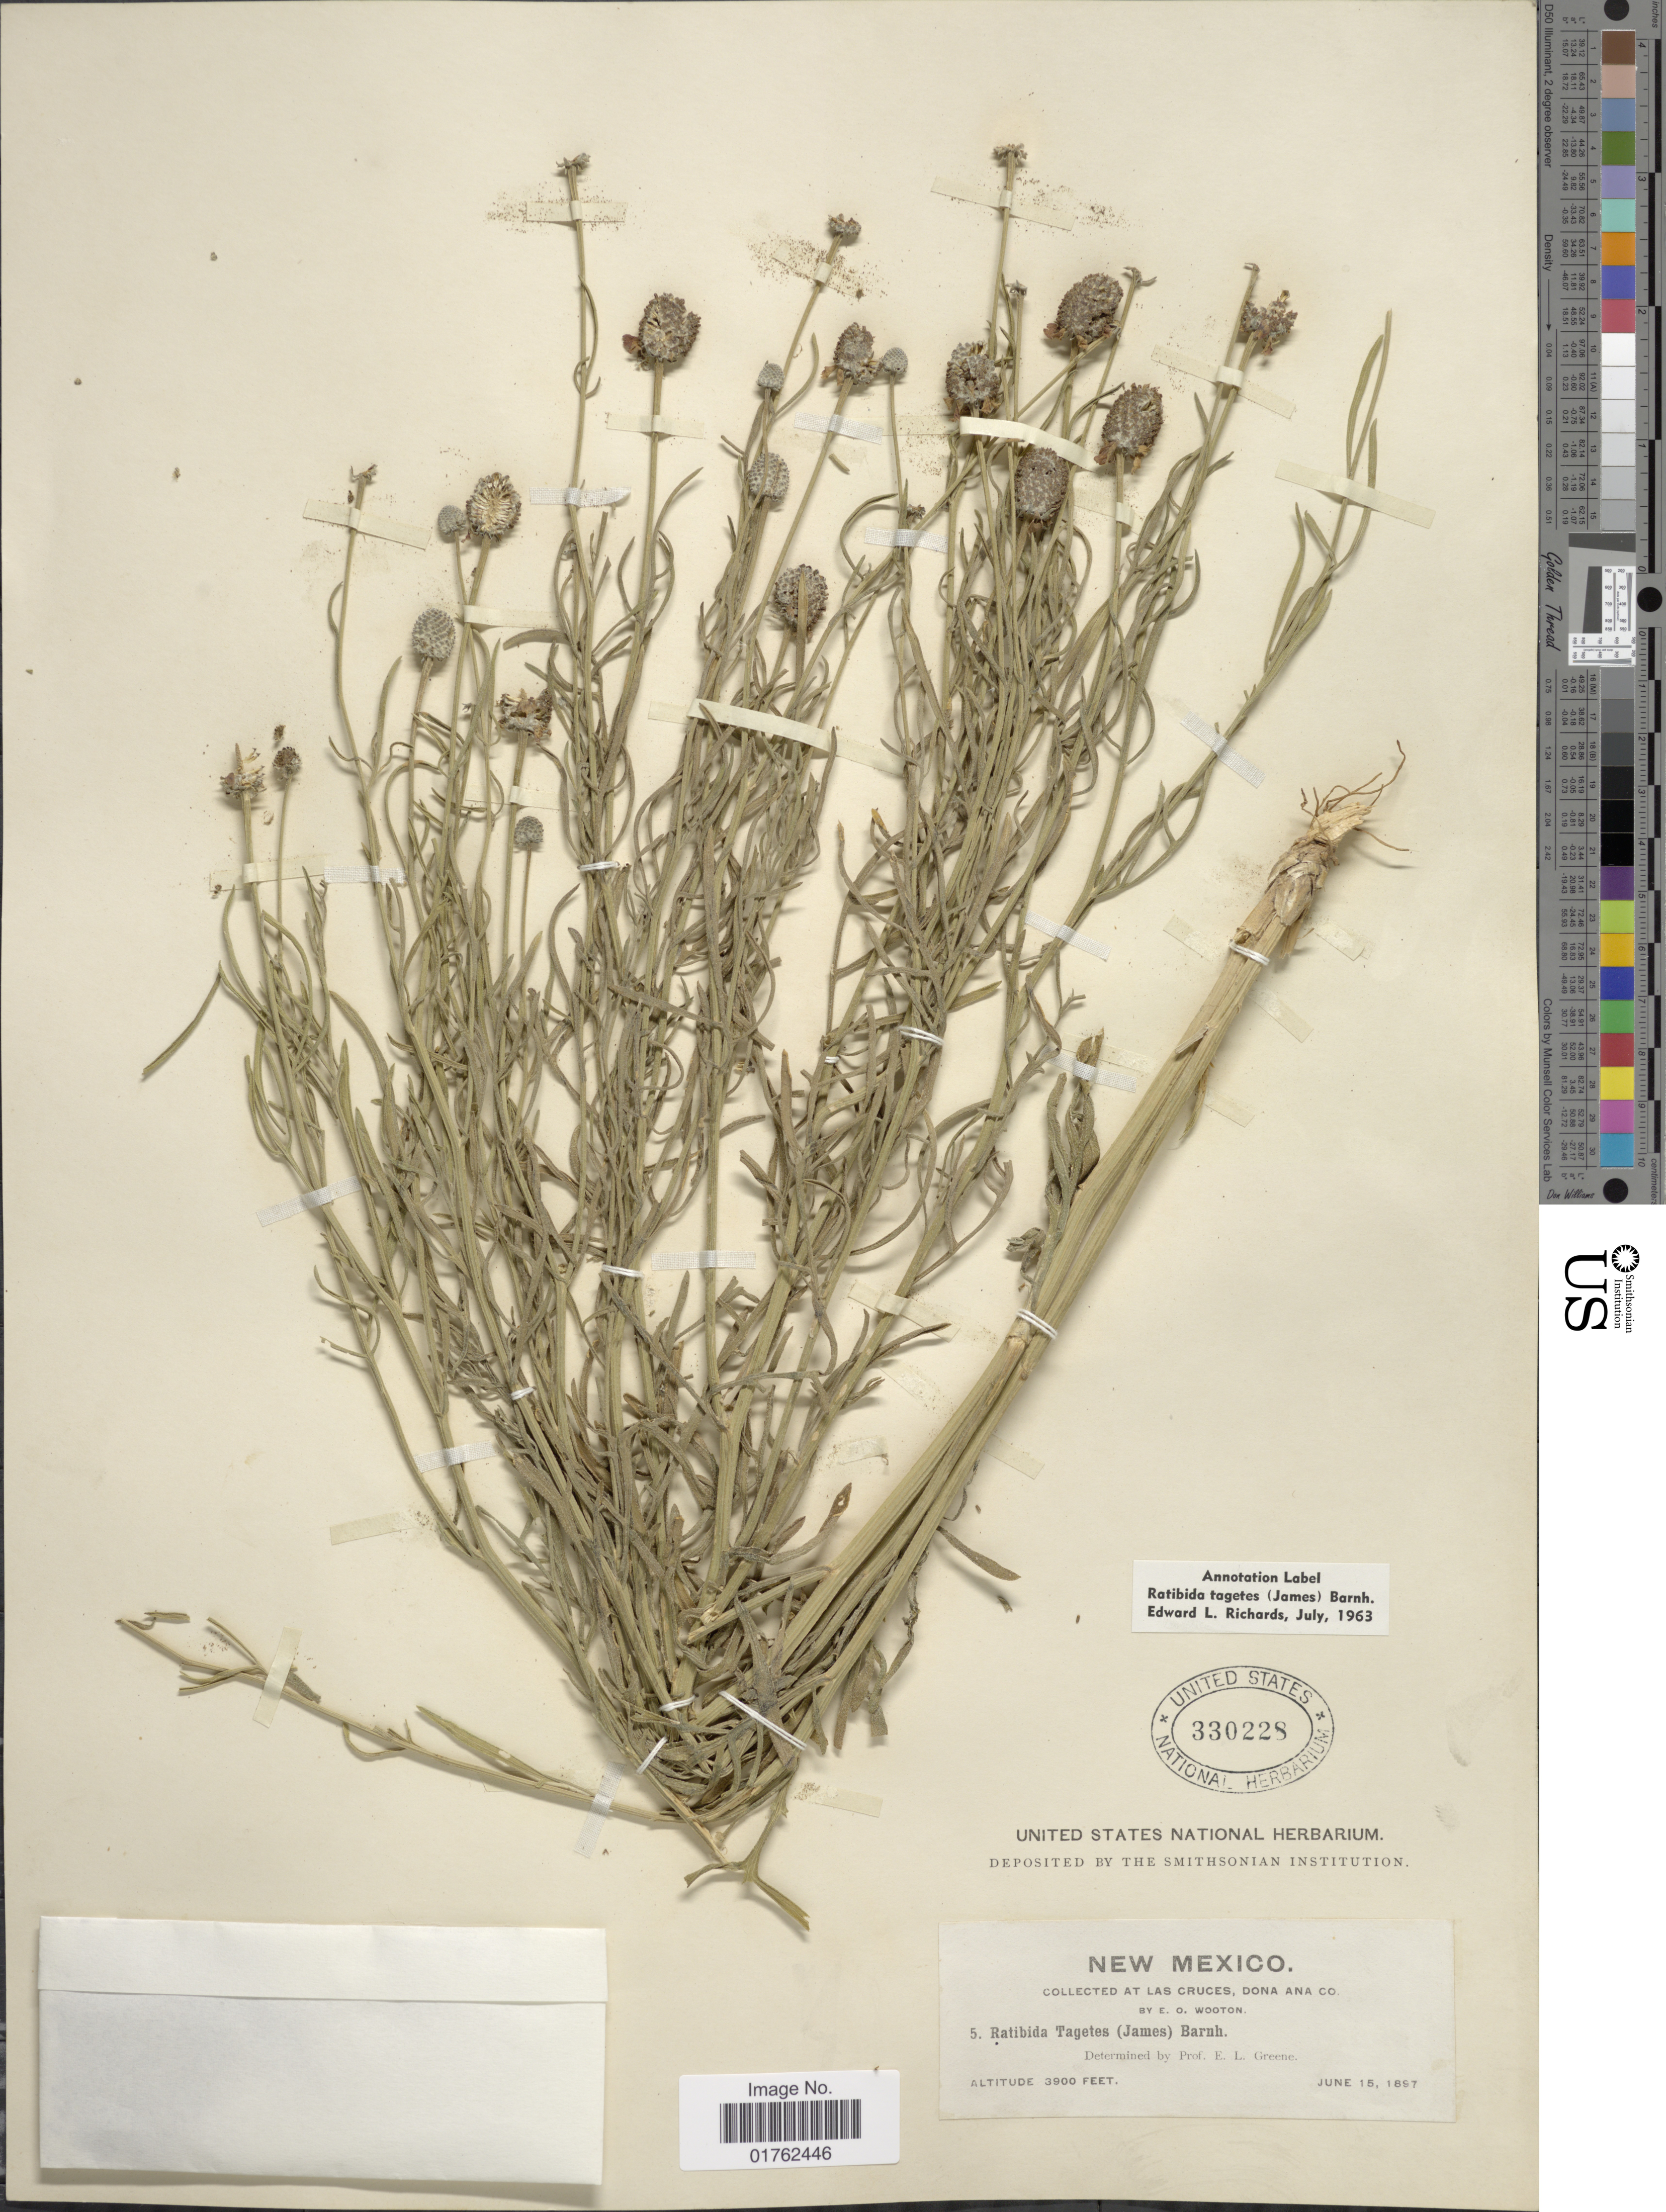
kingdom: Plantae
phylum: Tracheophyta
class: Magnoliopsida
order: Asterales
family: Asteraceae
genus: Ratibida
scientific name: Ratibida tagetes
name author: (James) Barnhart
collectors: E. O. Wooton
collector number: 5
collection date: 1897-06-15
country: United States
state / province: New Mexico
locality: Las Cruces, Dona Ana Co.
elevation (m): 1189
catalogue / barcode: US 330228